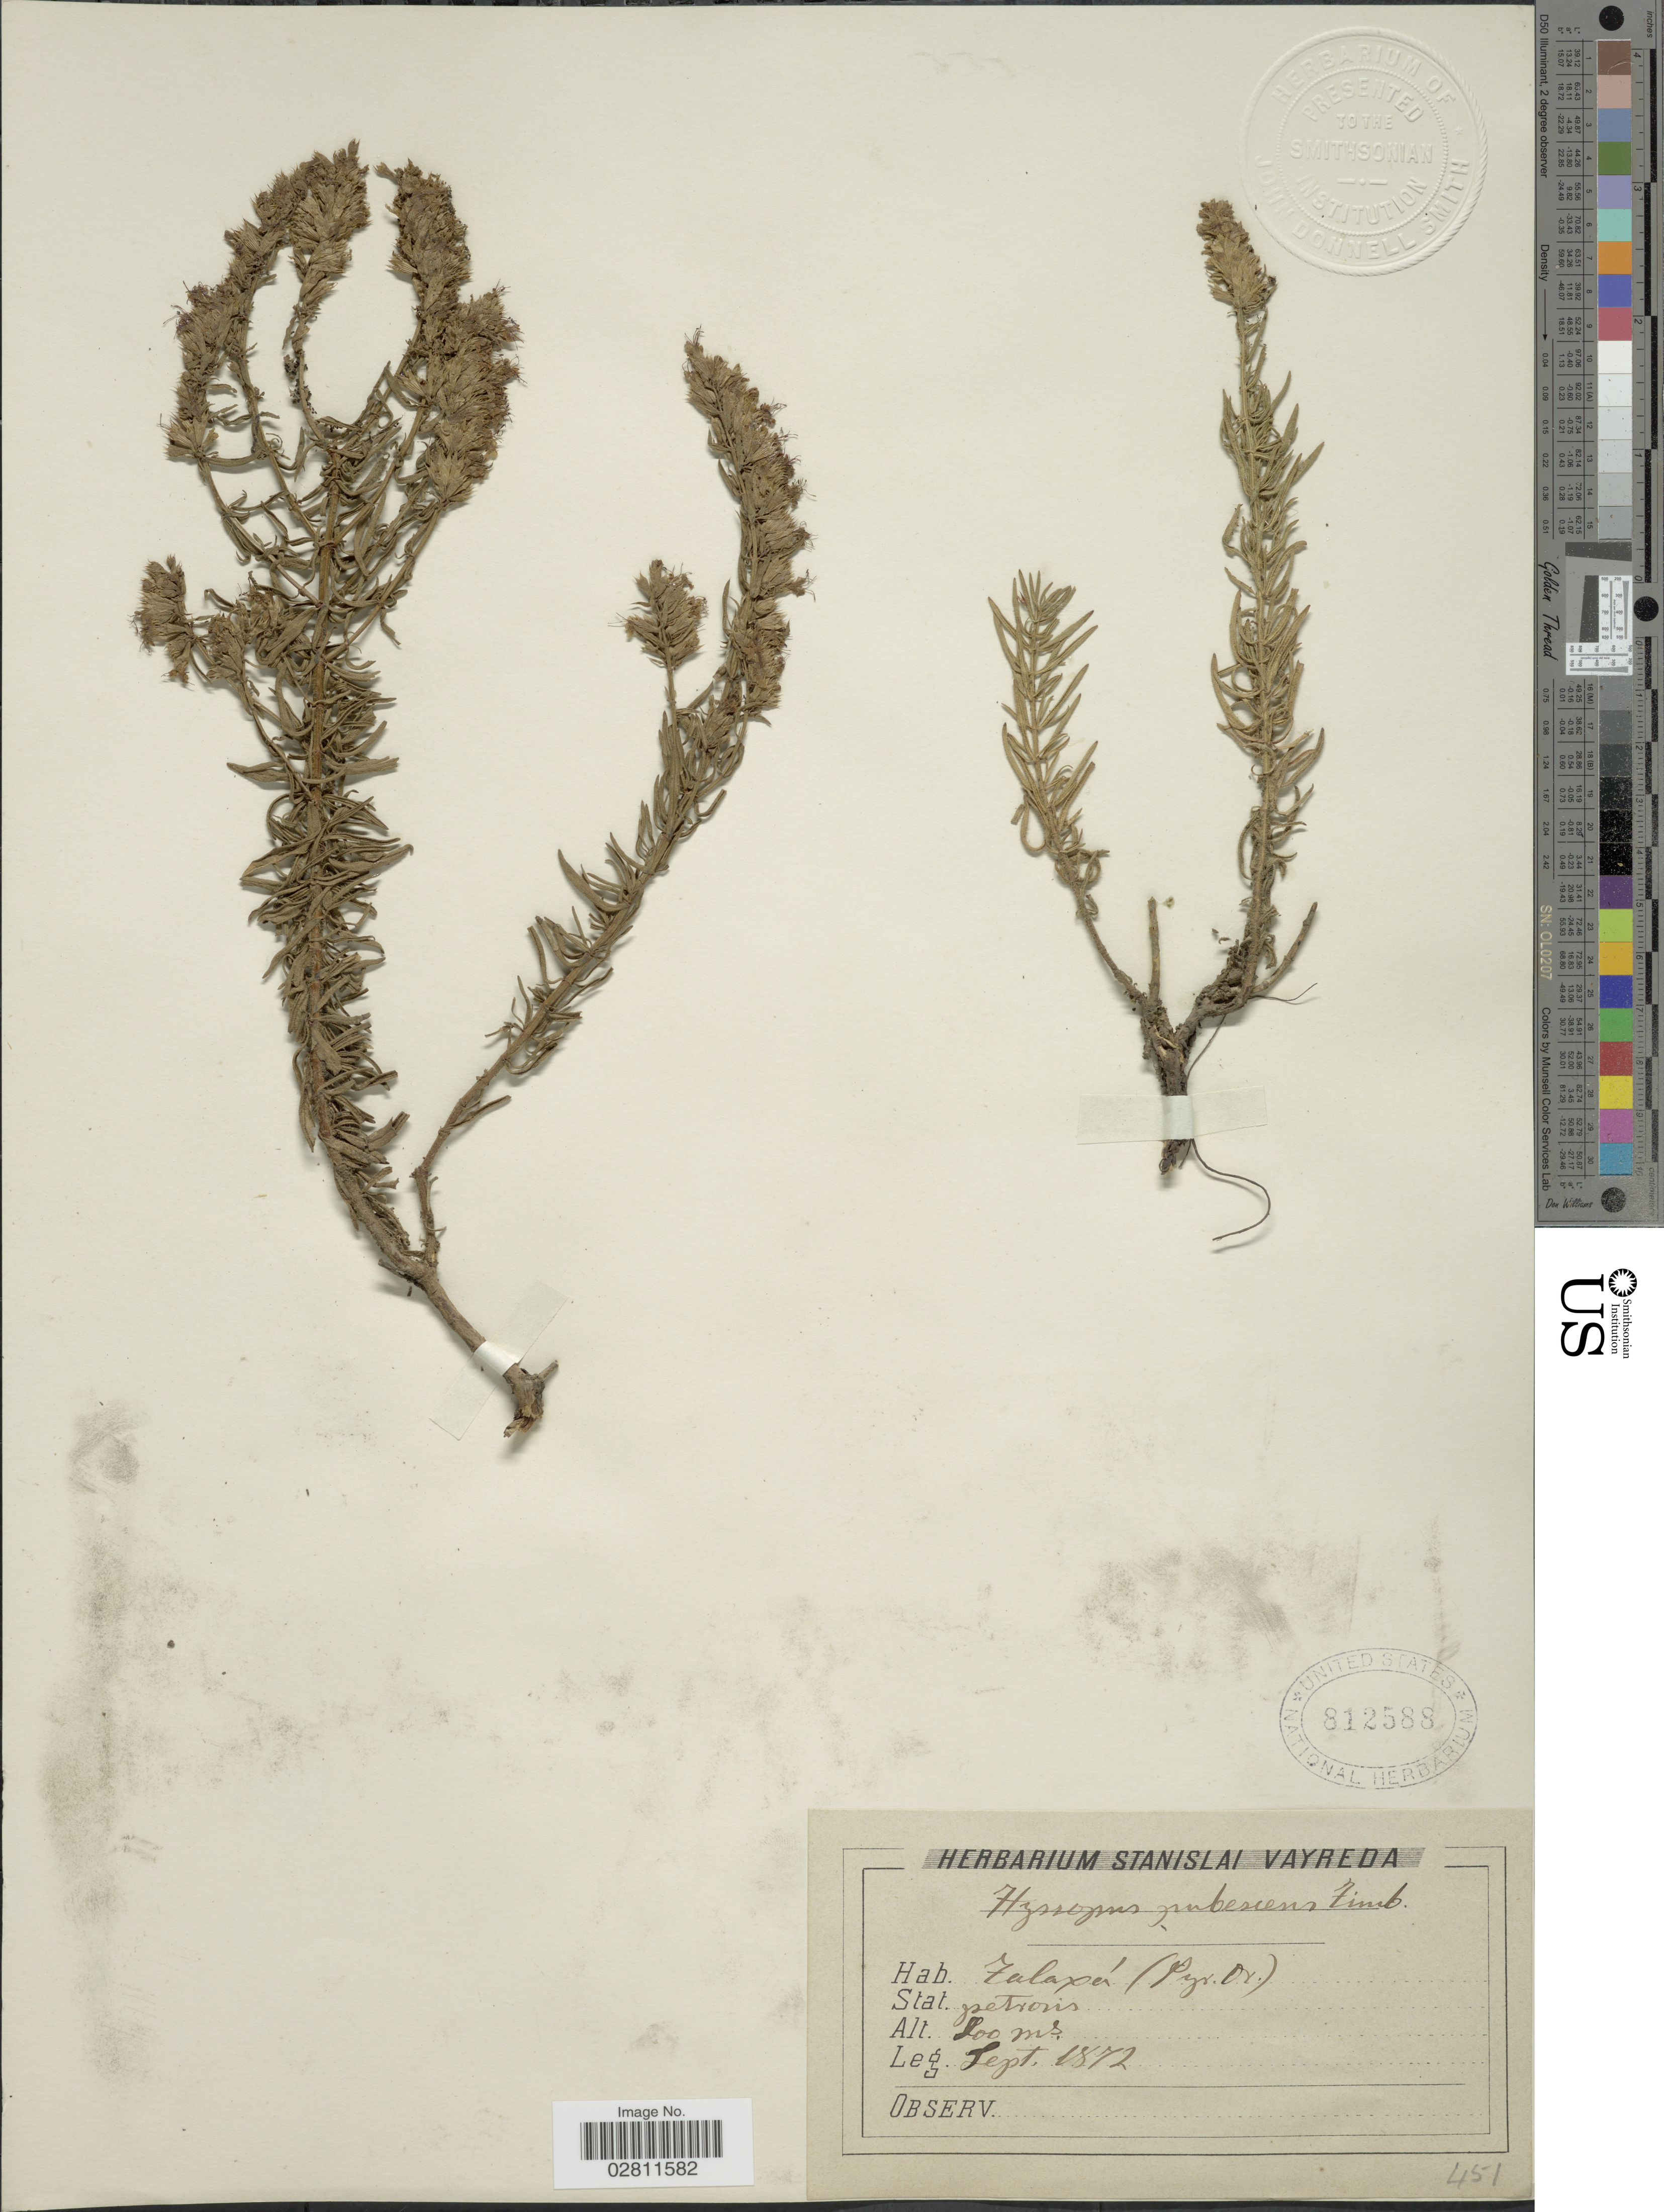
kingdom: Plantae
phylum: Tracheophyta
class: Magnoliopsida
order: Lamiales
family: Lamiaceae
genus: Hyssopus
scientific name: Hyssopus pubescens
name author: Jord. & Fourr.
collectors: Ex herb. Stanislai Vayreda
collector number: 451?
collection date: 1872-09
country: France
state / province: Occitanie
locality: Zalaxá [interpreted] (Pyr. Or.).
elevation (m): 800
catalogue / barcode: US 812588